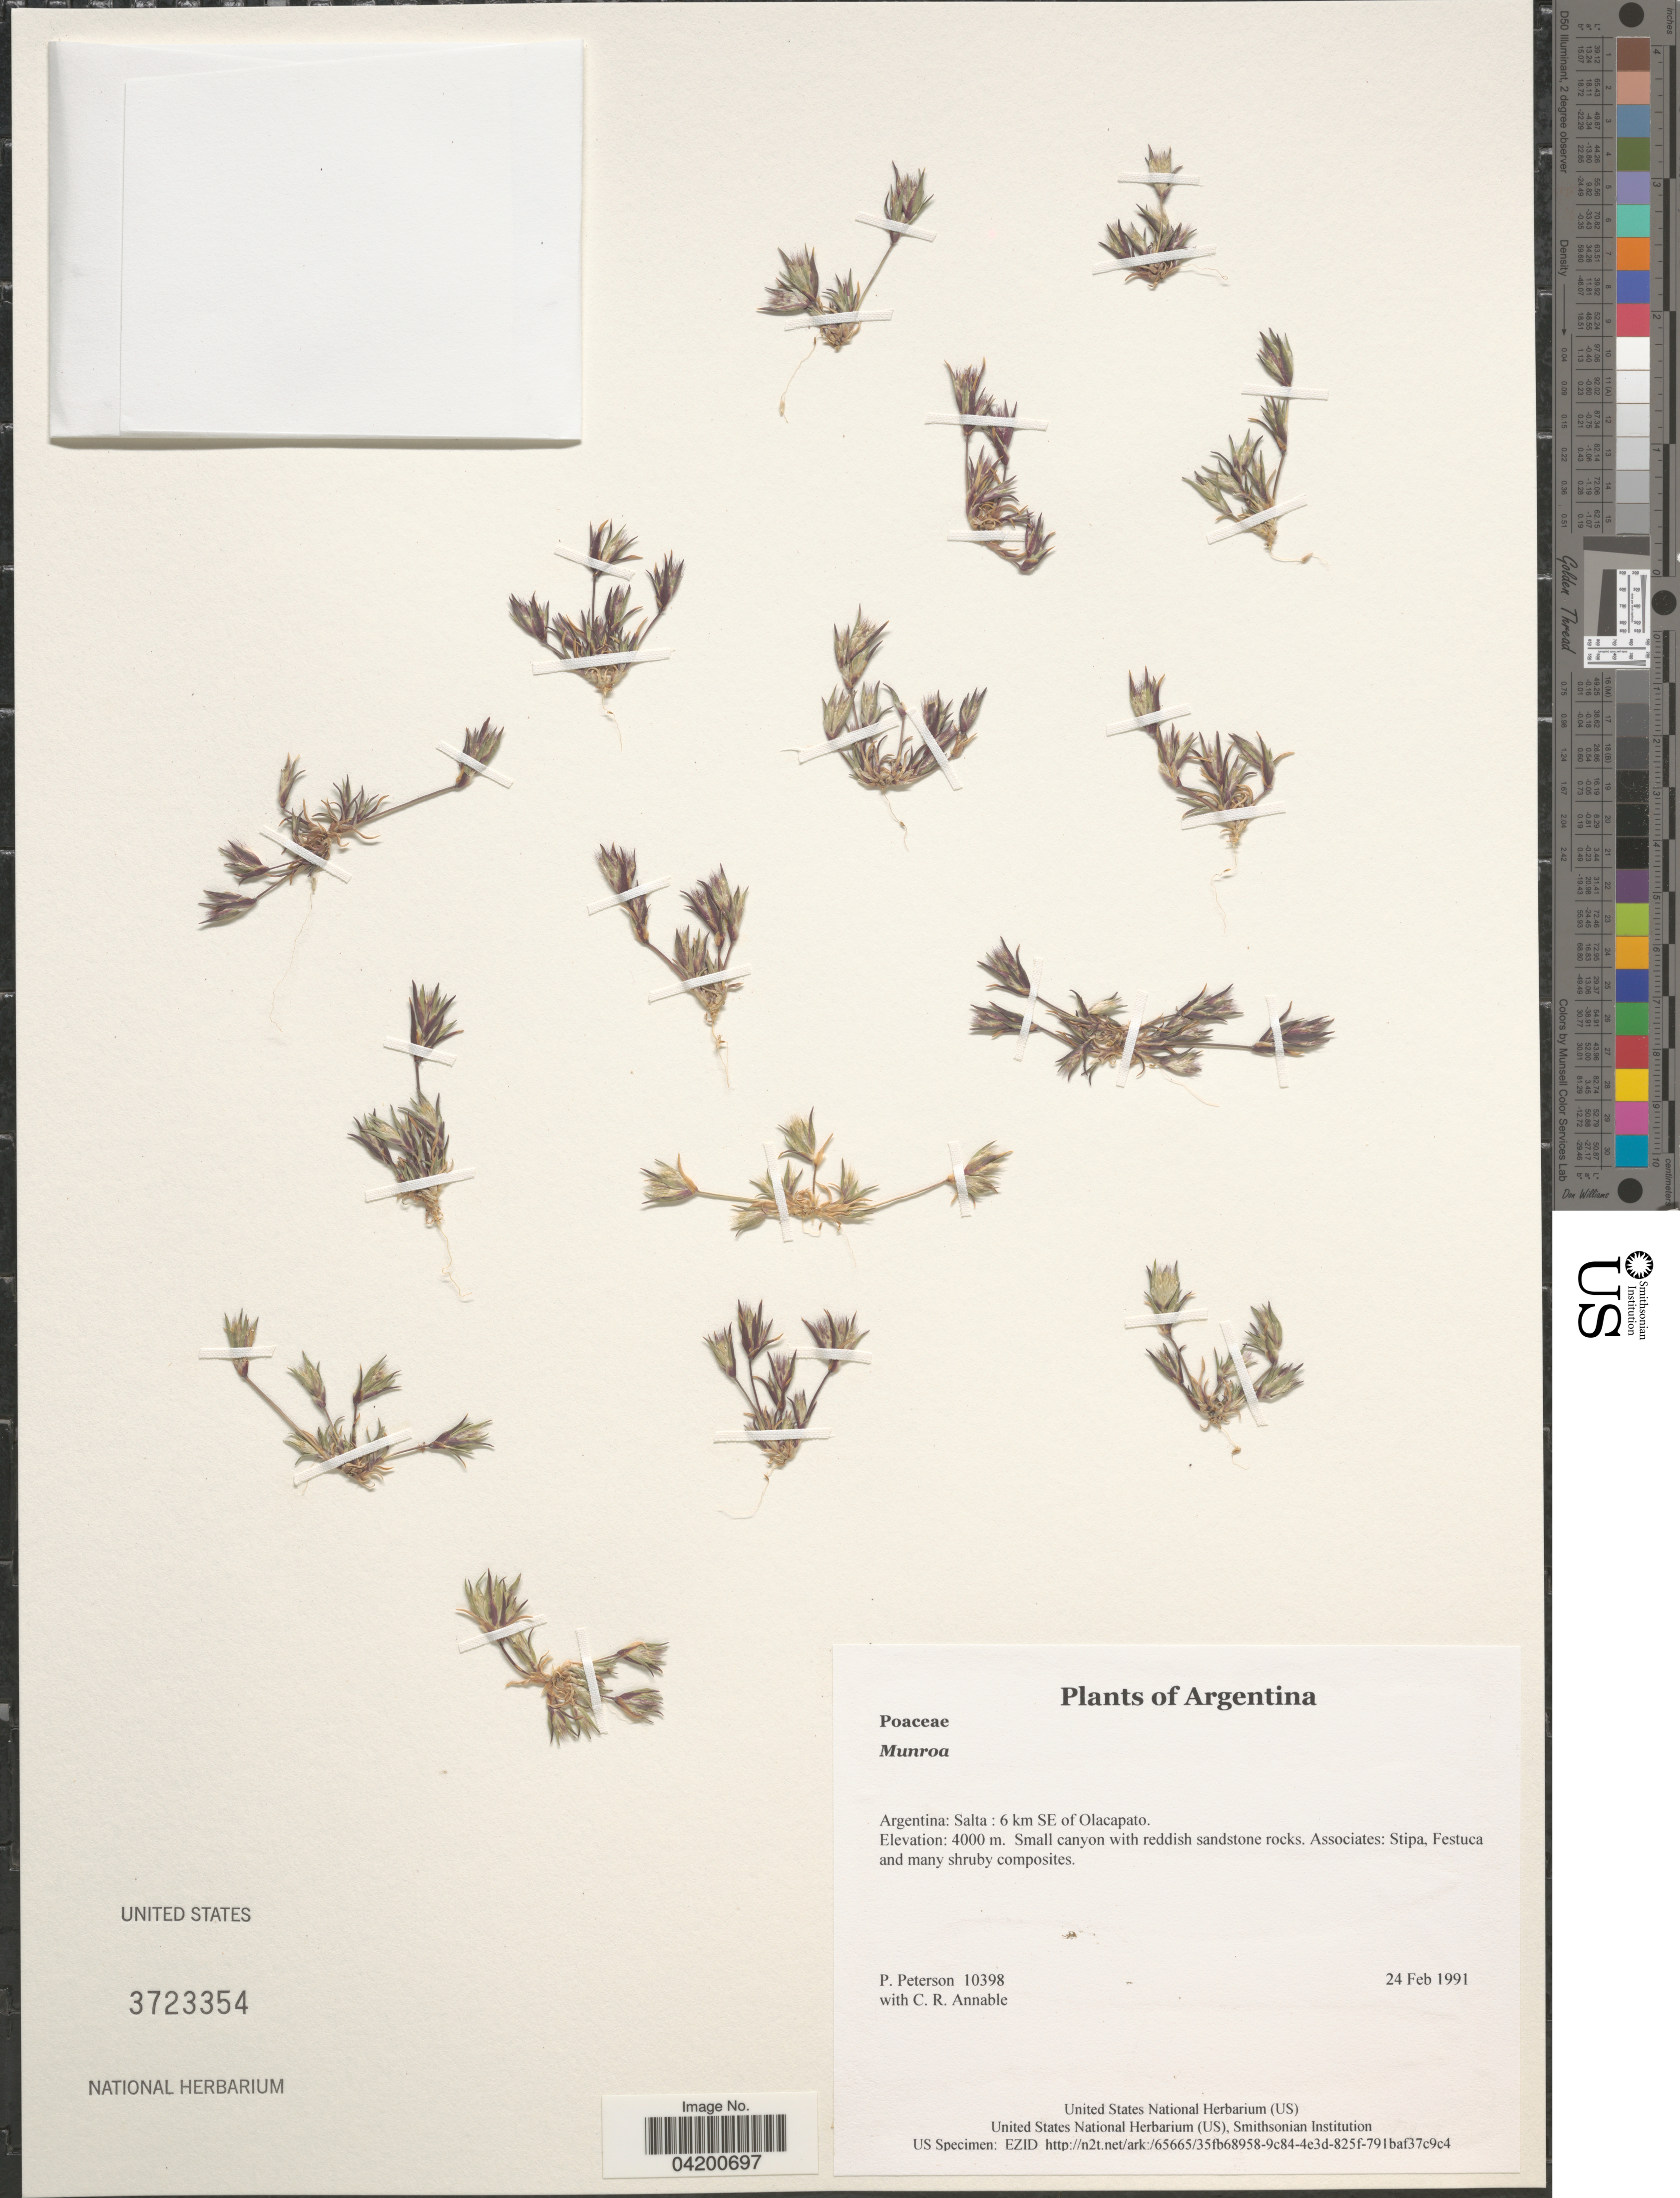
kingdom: Plantae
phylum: Tracheophyta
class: Liliopsida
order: Poales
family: Poaceae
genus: Munroa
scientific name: Munroa sp.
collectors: P. Peterson & C. R. Annable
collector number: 10398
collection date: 1991-02-24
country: Argentina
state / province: Salta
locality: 6 km SE of Olacapato.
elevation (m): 4000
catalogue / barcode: US 3723354